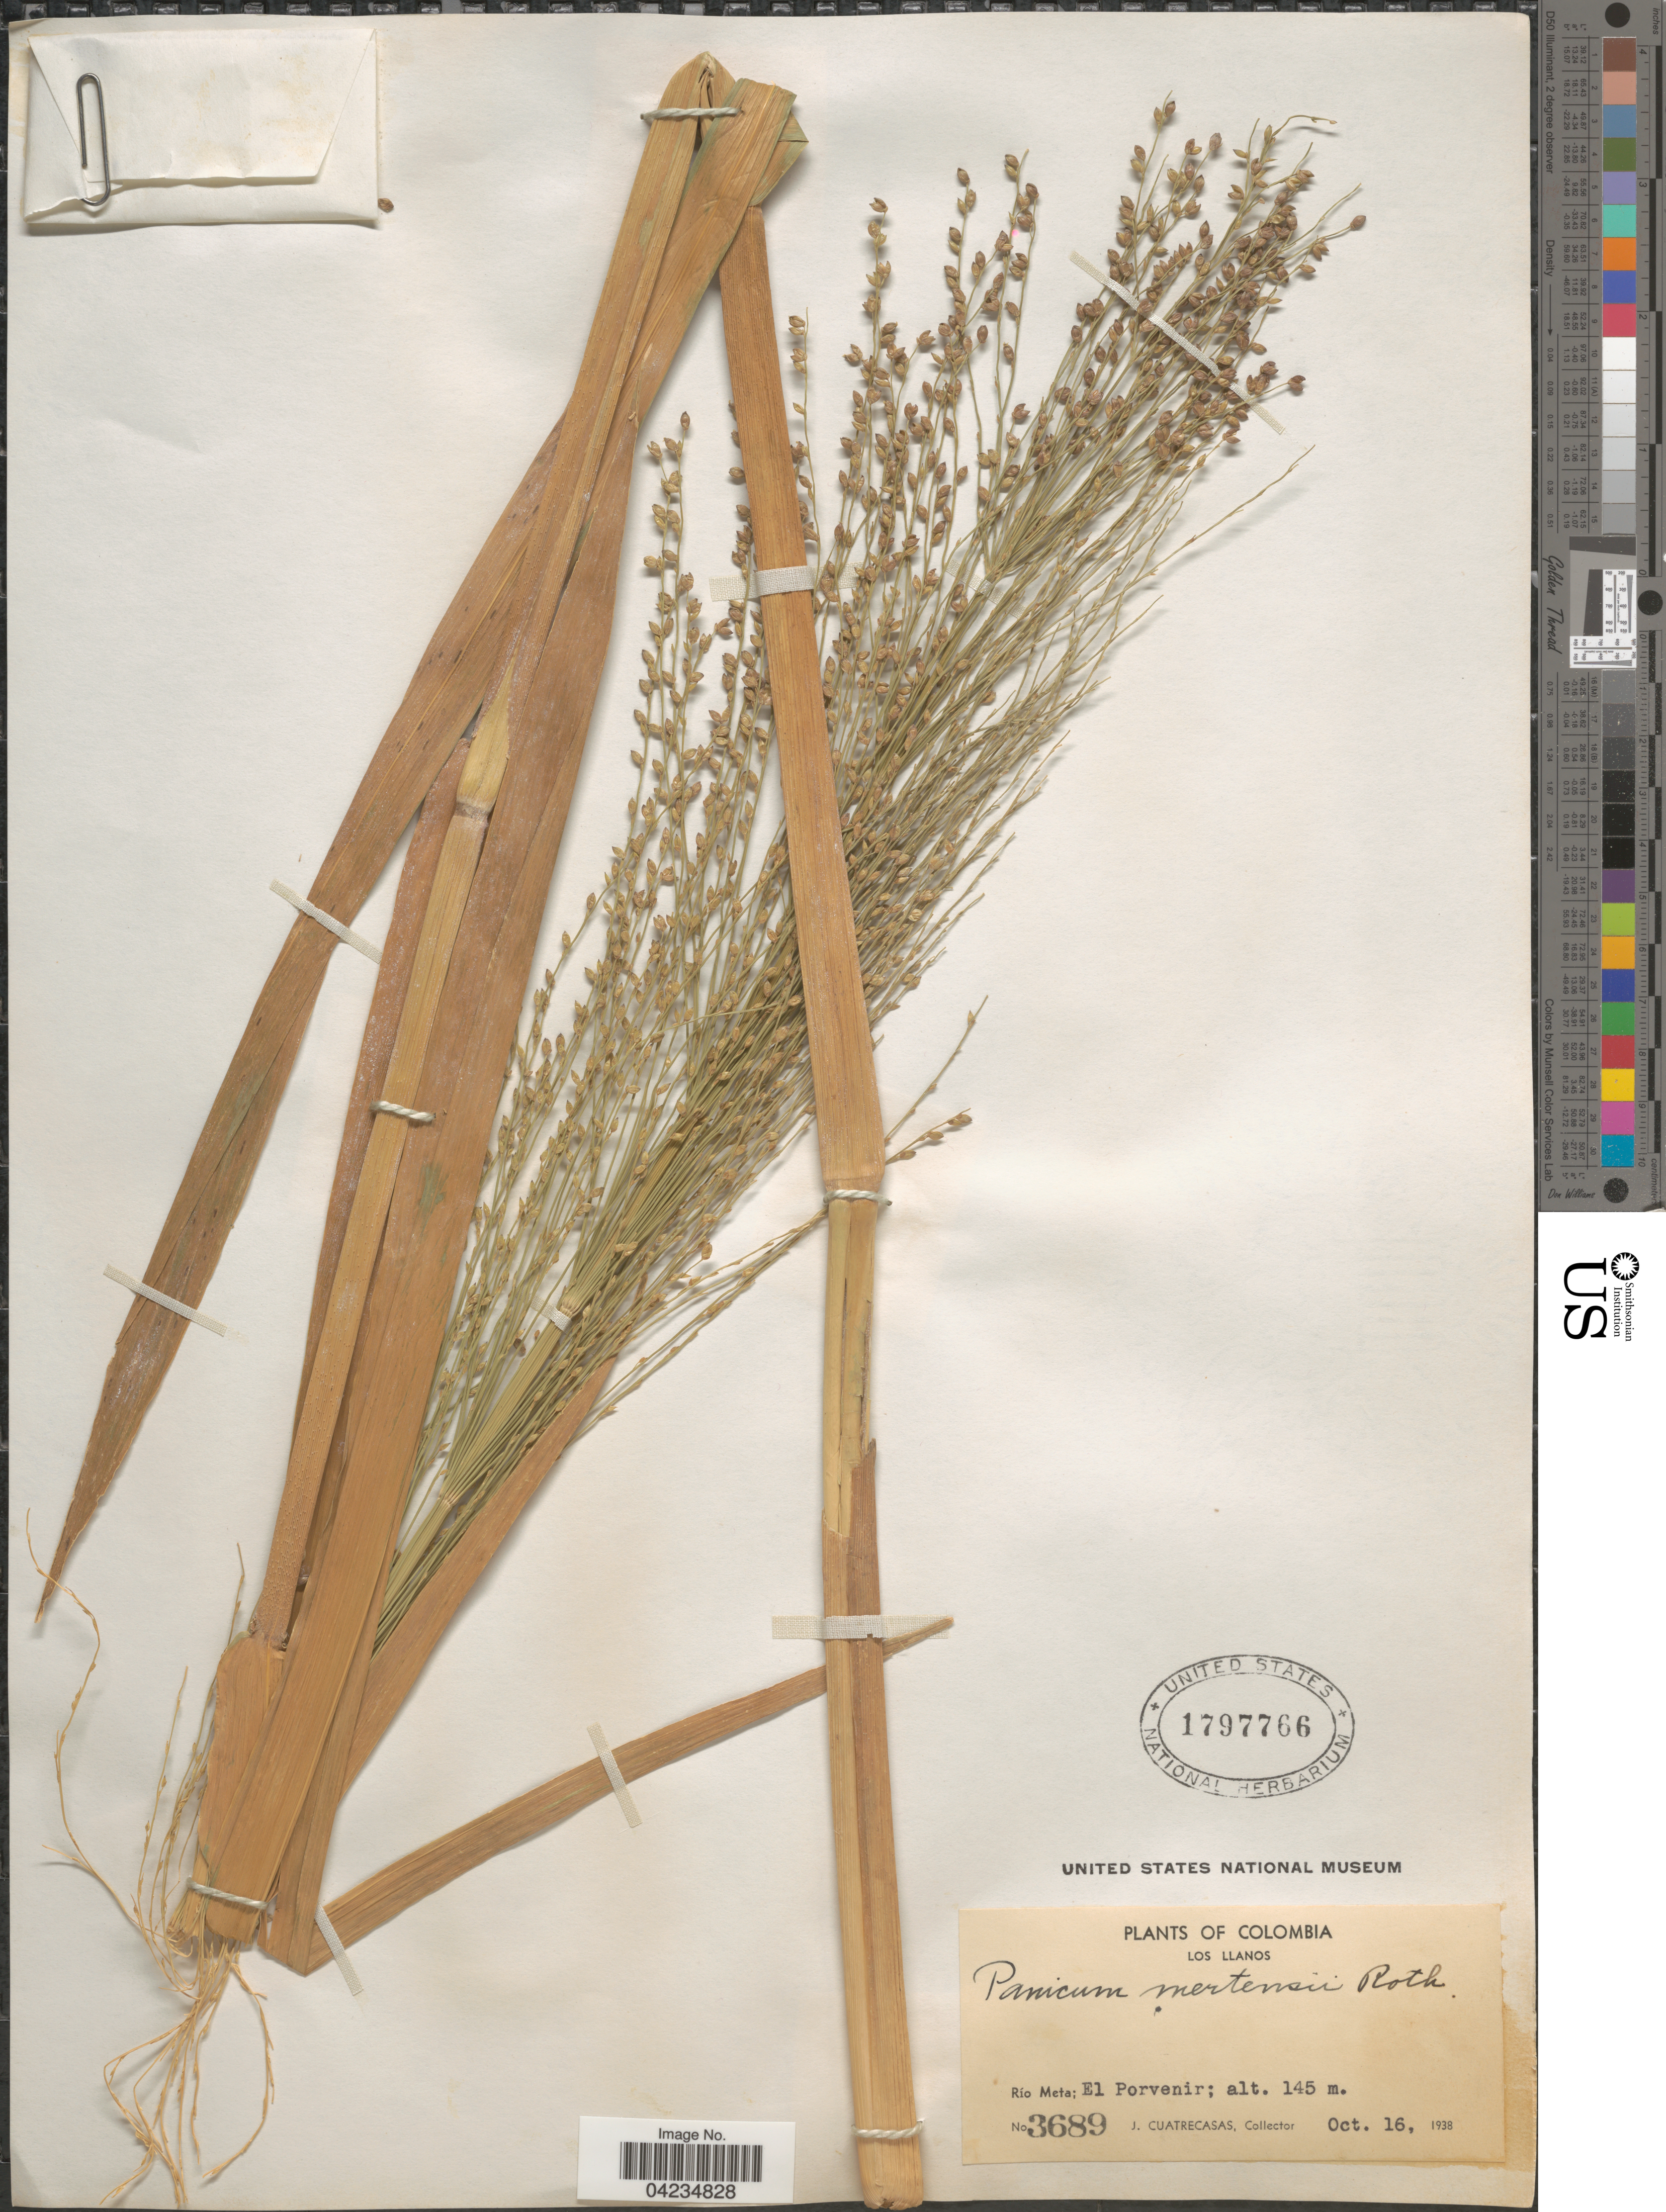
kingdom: Plantae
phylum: Tracheophyta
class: Liliopsida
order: Poales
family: Poaceae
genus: Stephostachys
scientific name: Stephostachys mertensii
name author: (Roth) Zuloaga & Marrone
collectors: J. Cuatrecasas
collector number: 3689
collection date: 1938-10-16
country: Colombia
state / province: Meta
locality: Los Llanos. Río Meta; El Porvenir.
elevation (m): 145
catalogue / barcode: US 1797766